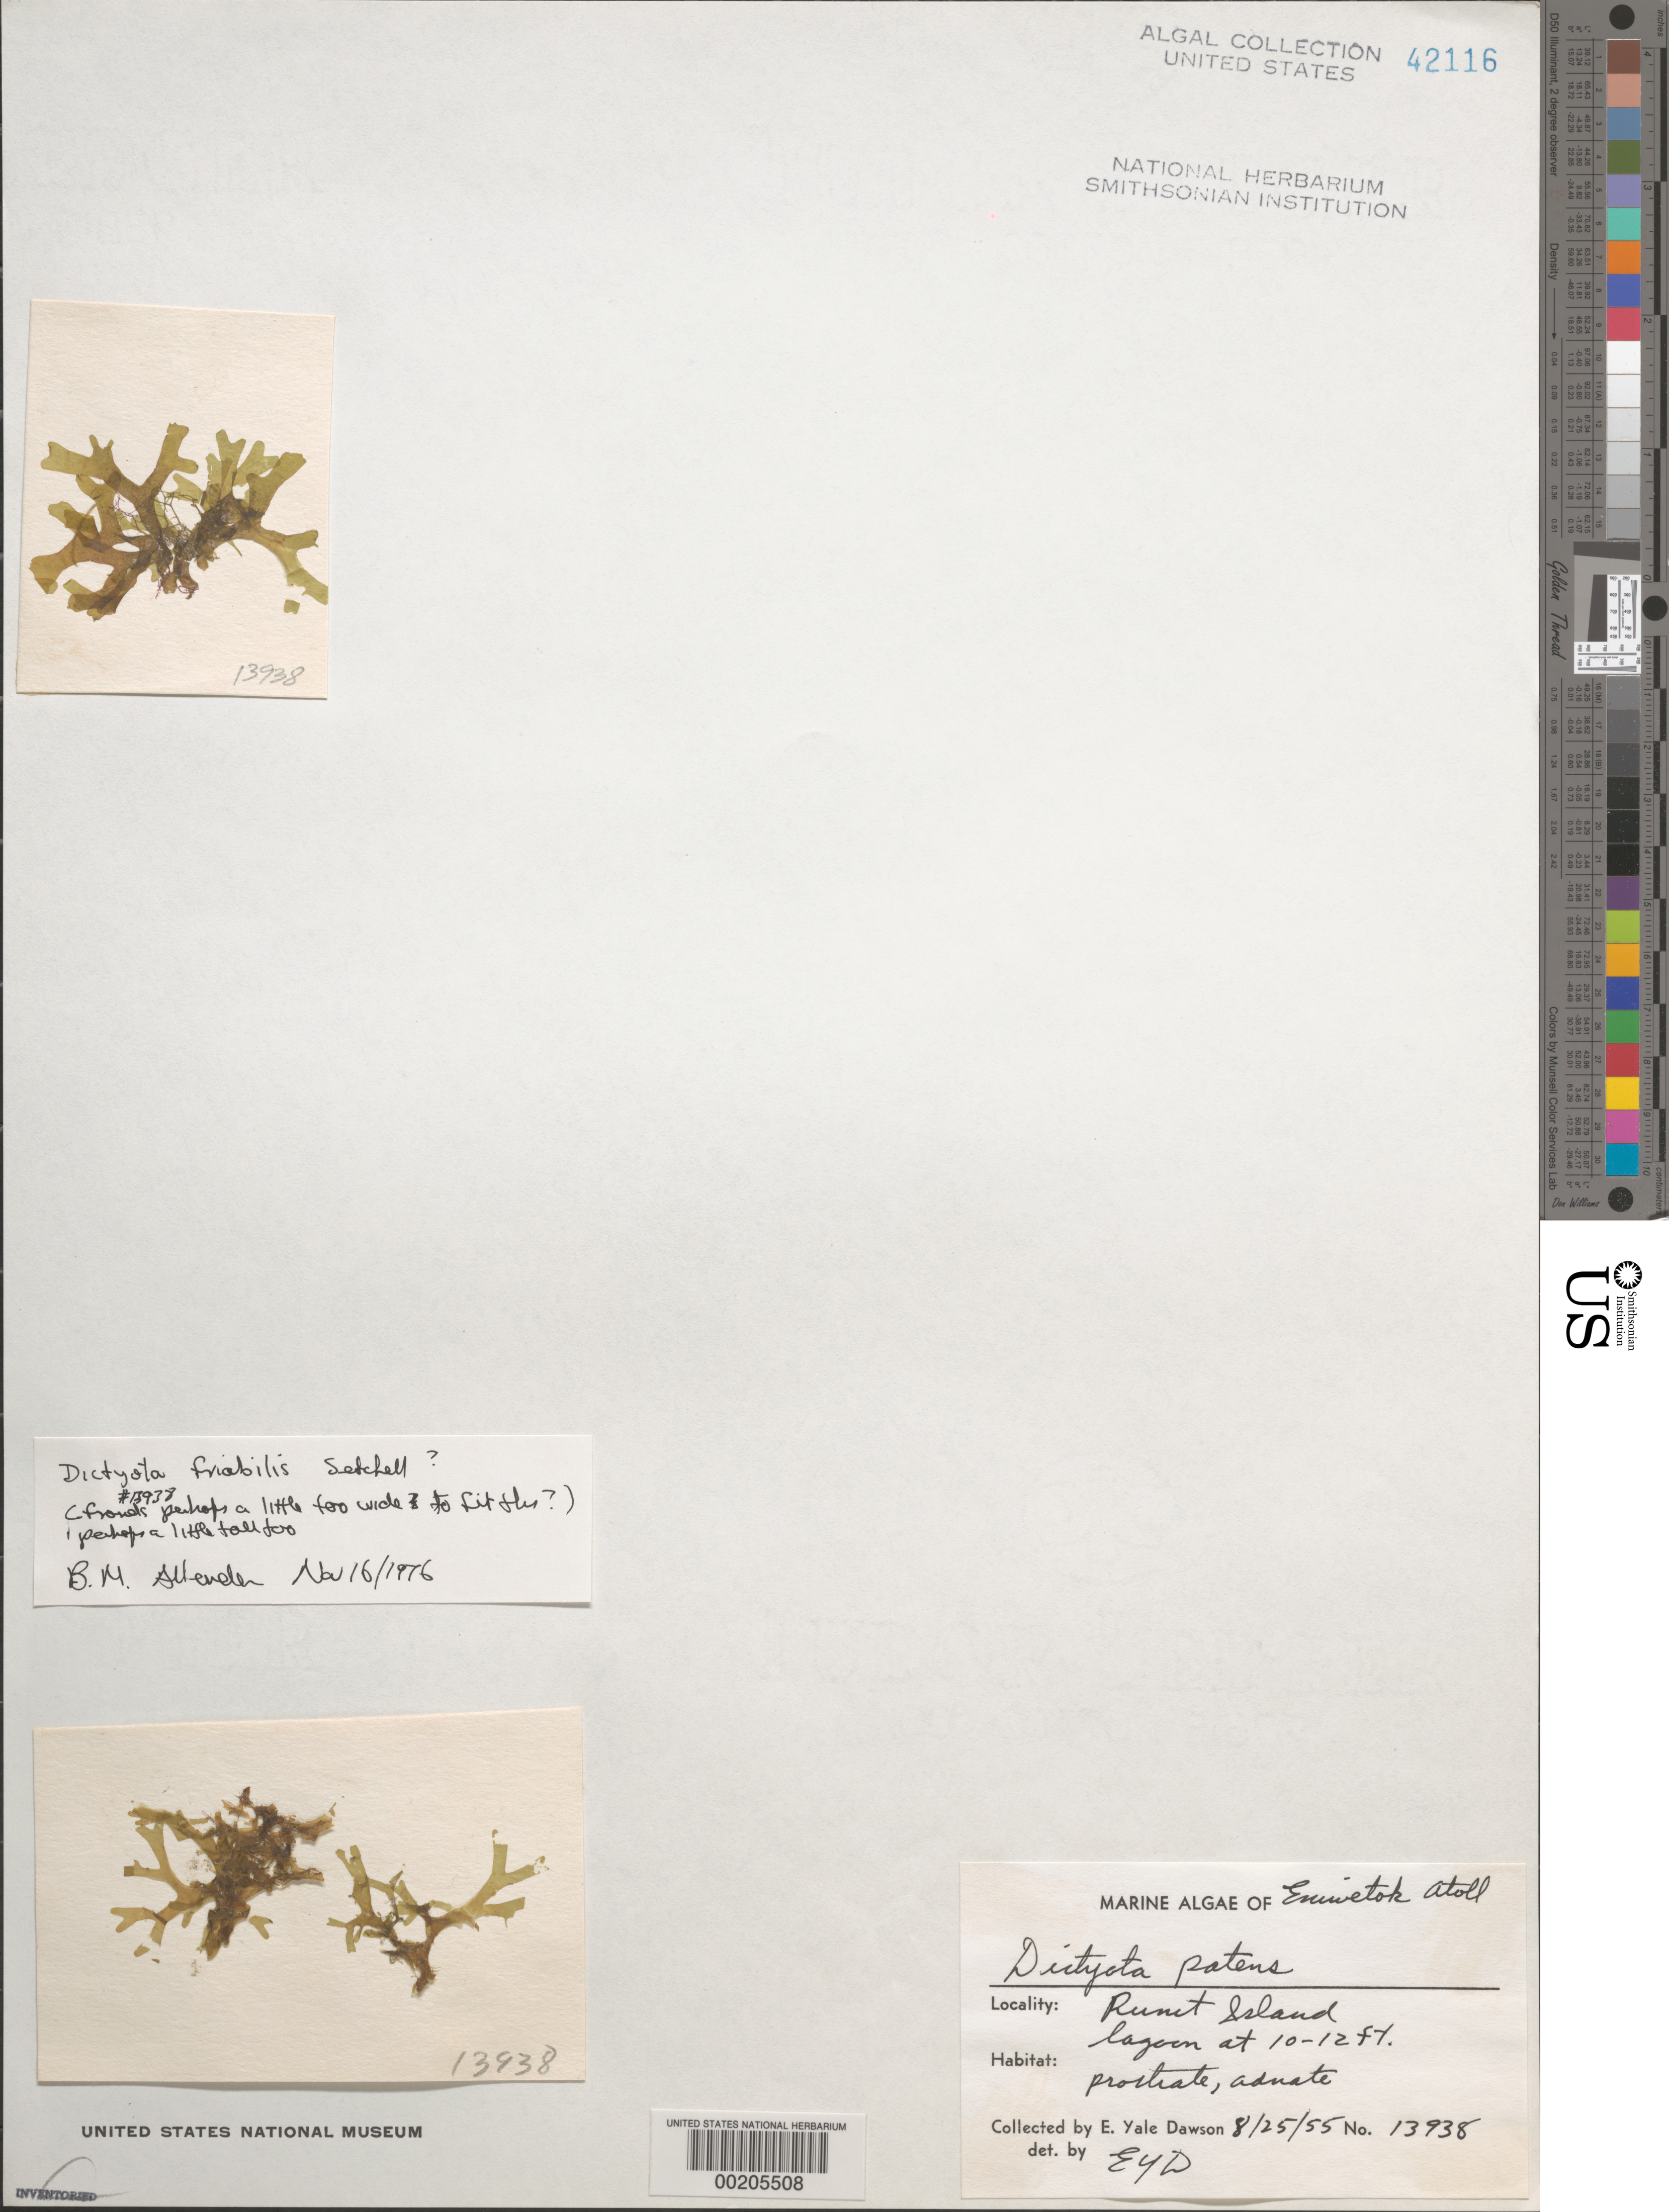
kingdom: Chromista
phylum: Ochrophyta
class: Phaeophyceae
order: Dictyotales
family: Dictyotaceae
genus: Dictyota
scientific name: Dictyota friabilis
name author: Setch.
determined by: Allender, B. M.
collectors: E. Y. Dawson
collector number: EYD 13938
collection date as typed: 25 Aug 1955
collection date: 1955-08-25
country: Marshall Islands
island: Enewetak [Eniwetok] Atoll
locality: Runit Islet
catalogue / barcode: US 42116